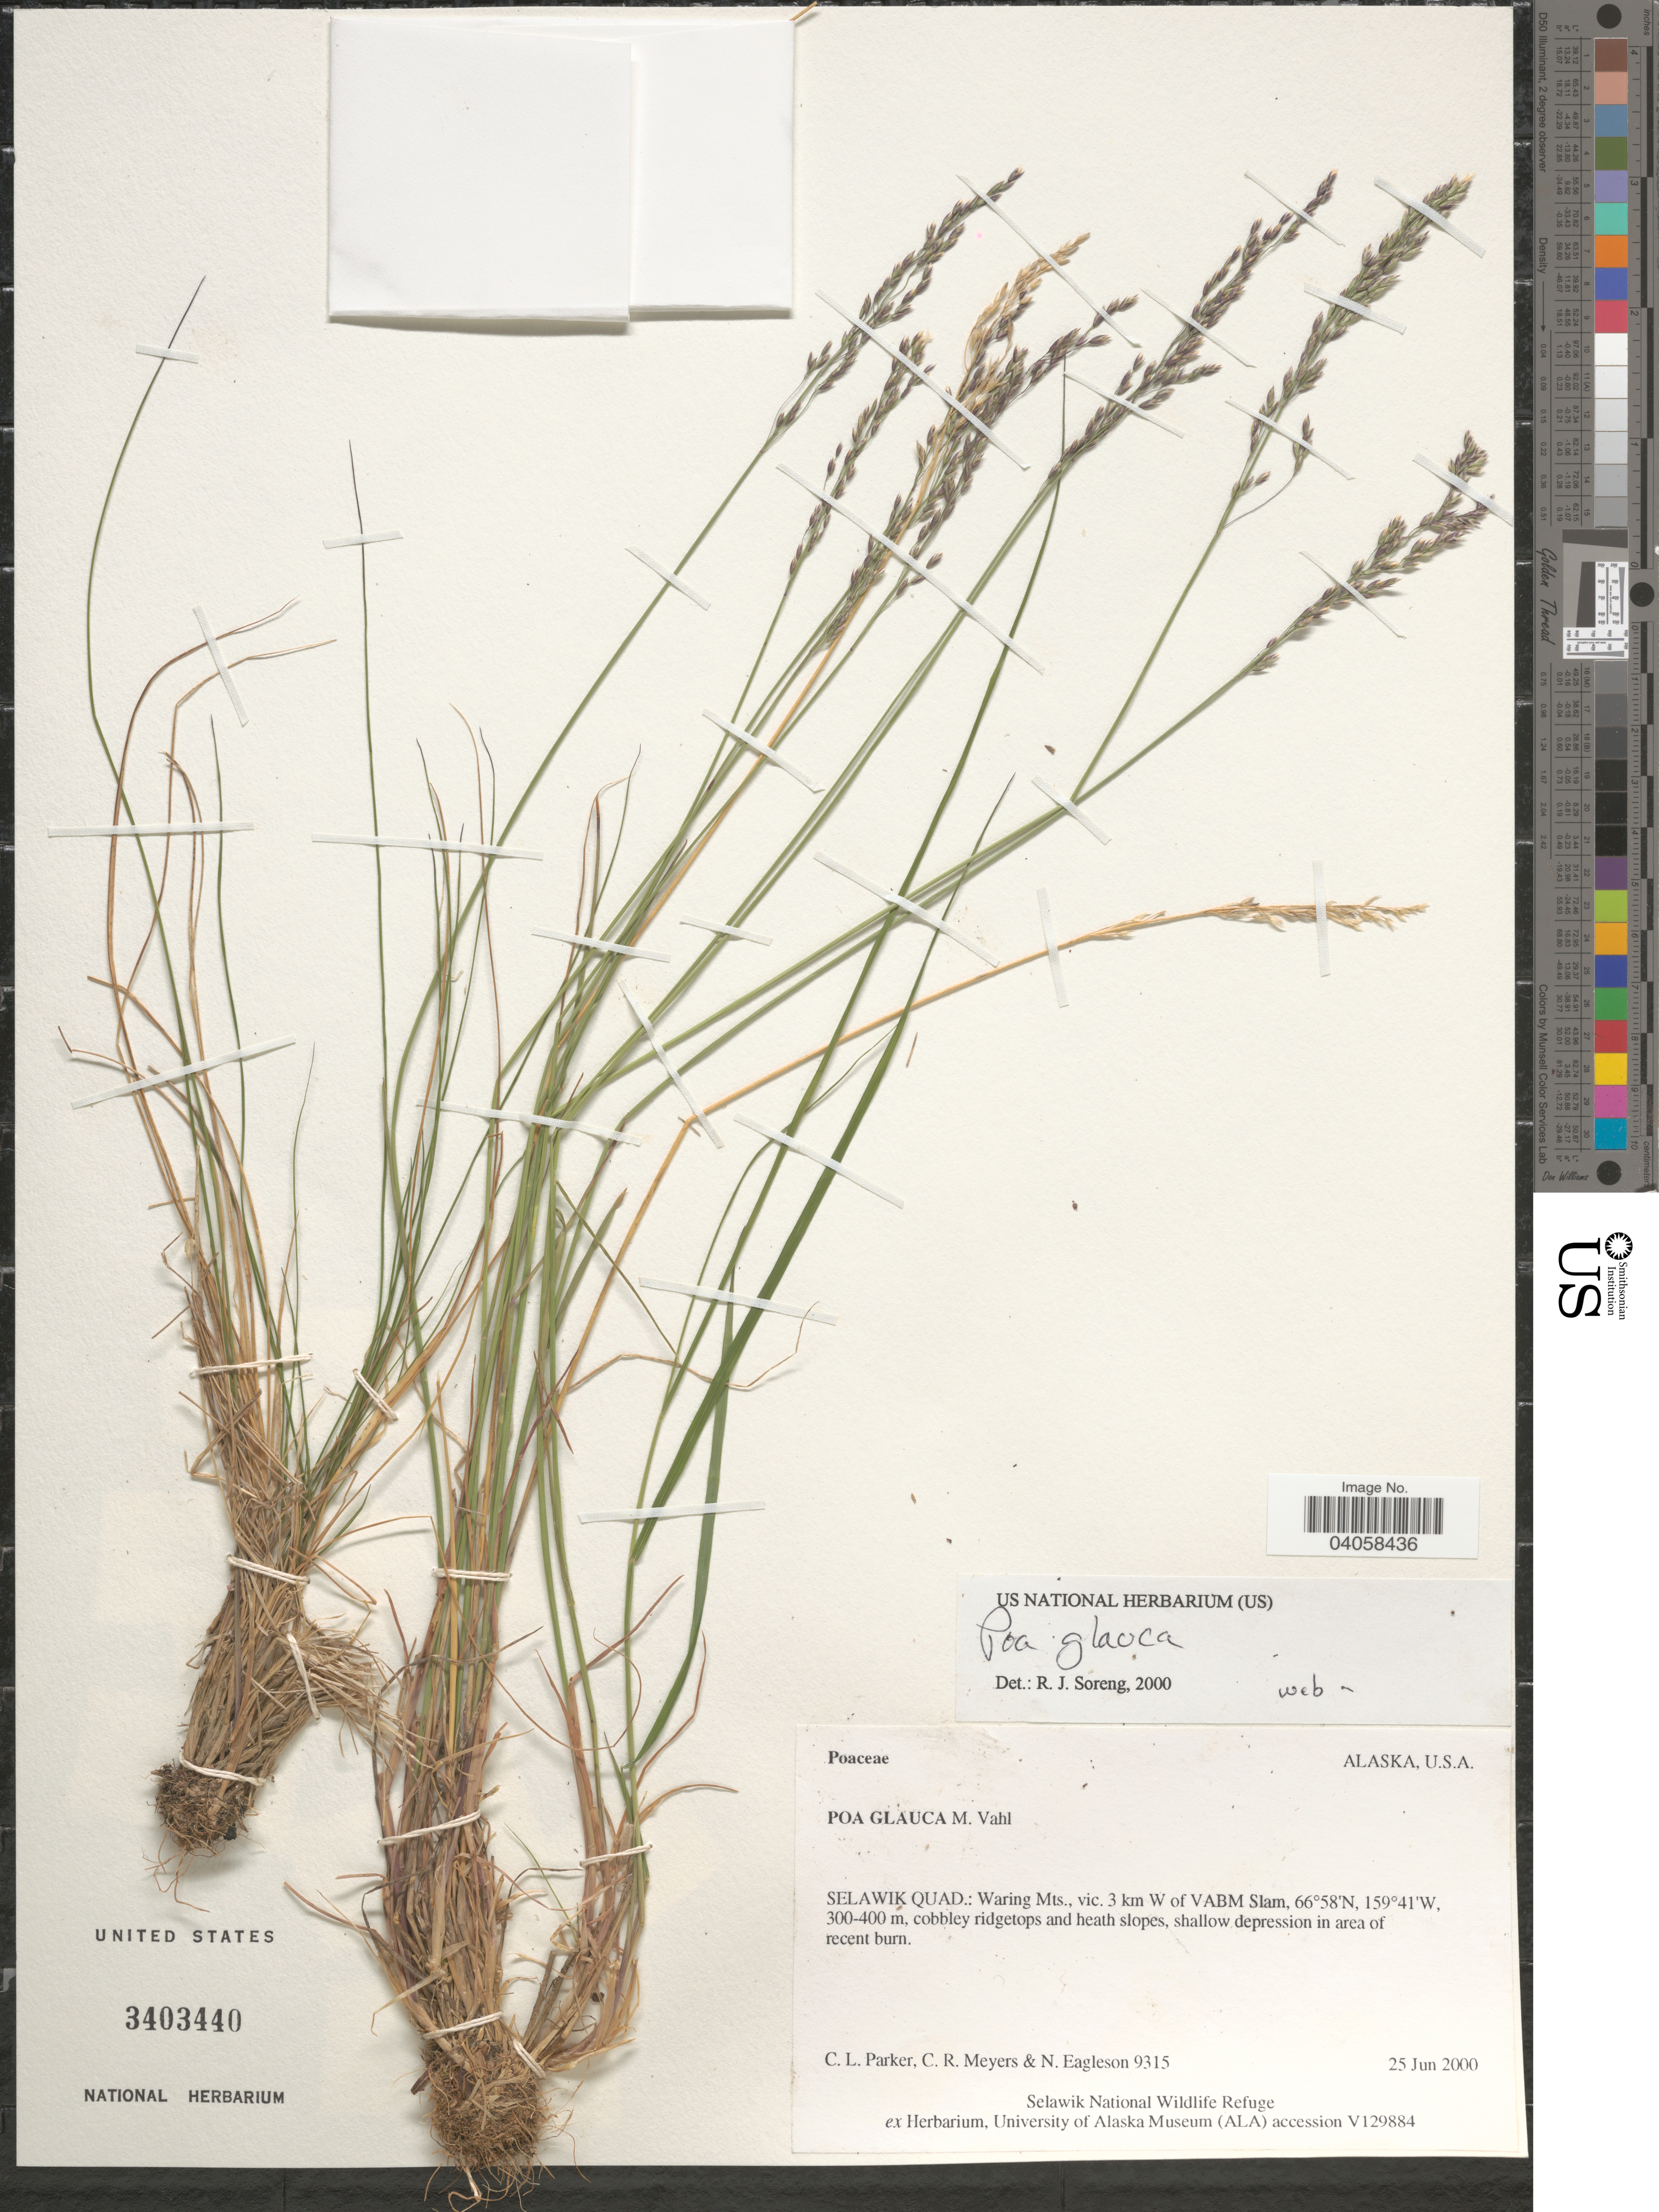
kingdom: Plantae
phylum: Tracheophyta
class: Liliopsida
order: Poales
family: Poaceae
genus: Poa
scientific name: Poa glauca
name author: Vahl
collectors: C. L. Parker, C. Meyers & N. Eagleson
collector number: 9315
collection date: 2000-06-25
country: United States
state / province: Alaska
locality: Selawik Quad.: Waring Mts., vic. 3 km W of VABM Slam, cobbley ridgetops and heat slopes.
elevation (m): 300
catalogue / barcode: US 3403440